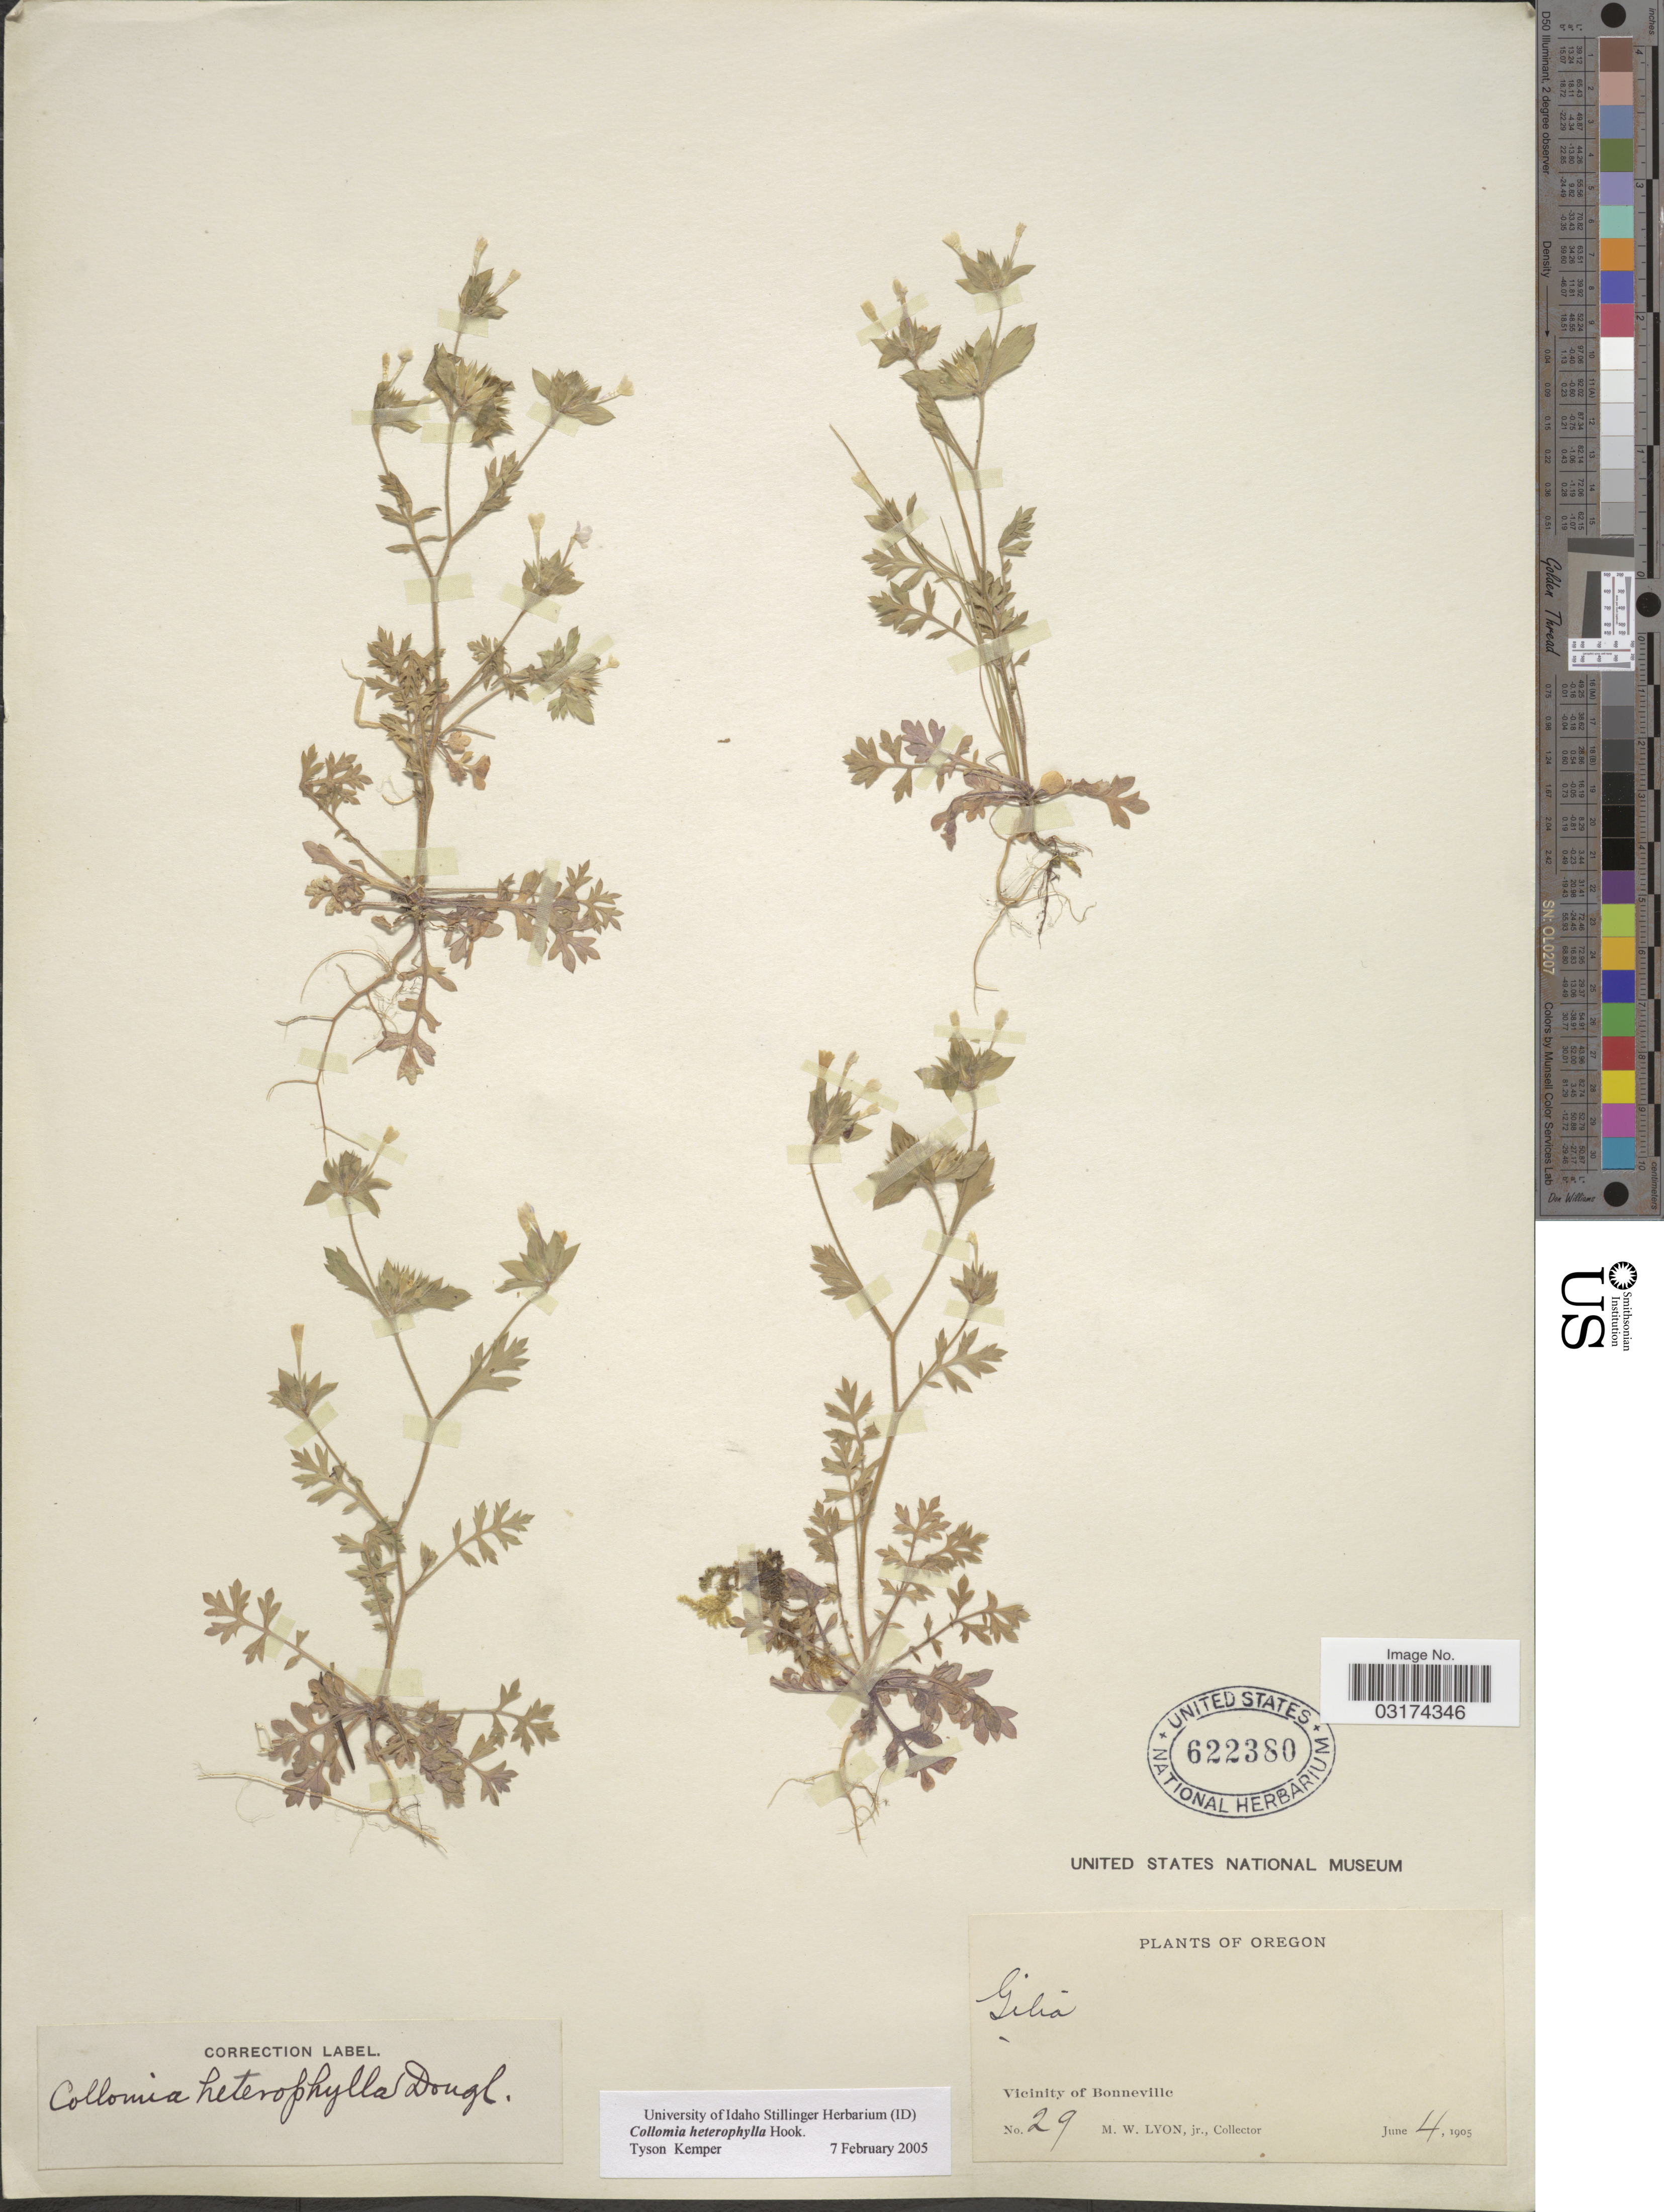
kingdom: Plantae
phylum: Tracheophyta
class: Magnoliopsida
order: Ericales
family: Polemoniaceae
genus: Collomia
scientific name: Collomia heterophylla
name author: Hook.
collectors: M. Lyon Jr.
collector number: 29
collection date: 1905-06-04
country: United States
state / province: Oregon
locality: Vicinity of Bonneville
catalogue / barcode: US 622380